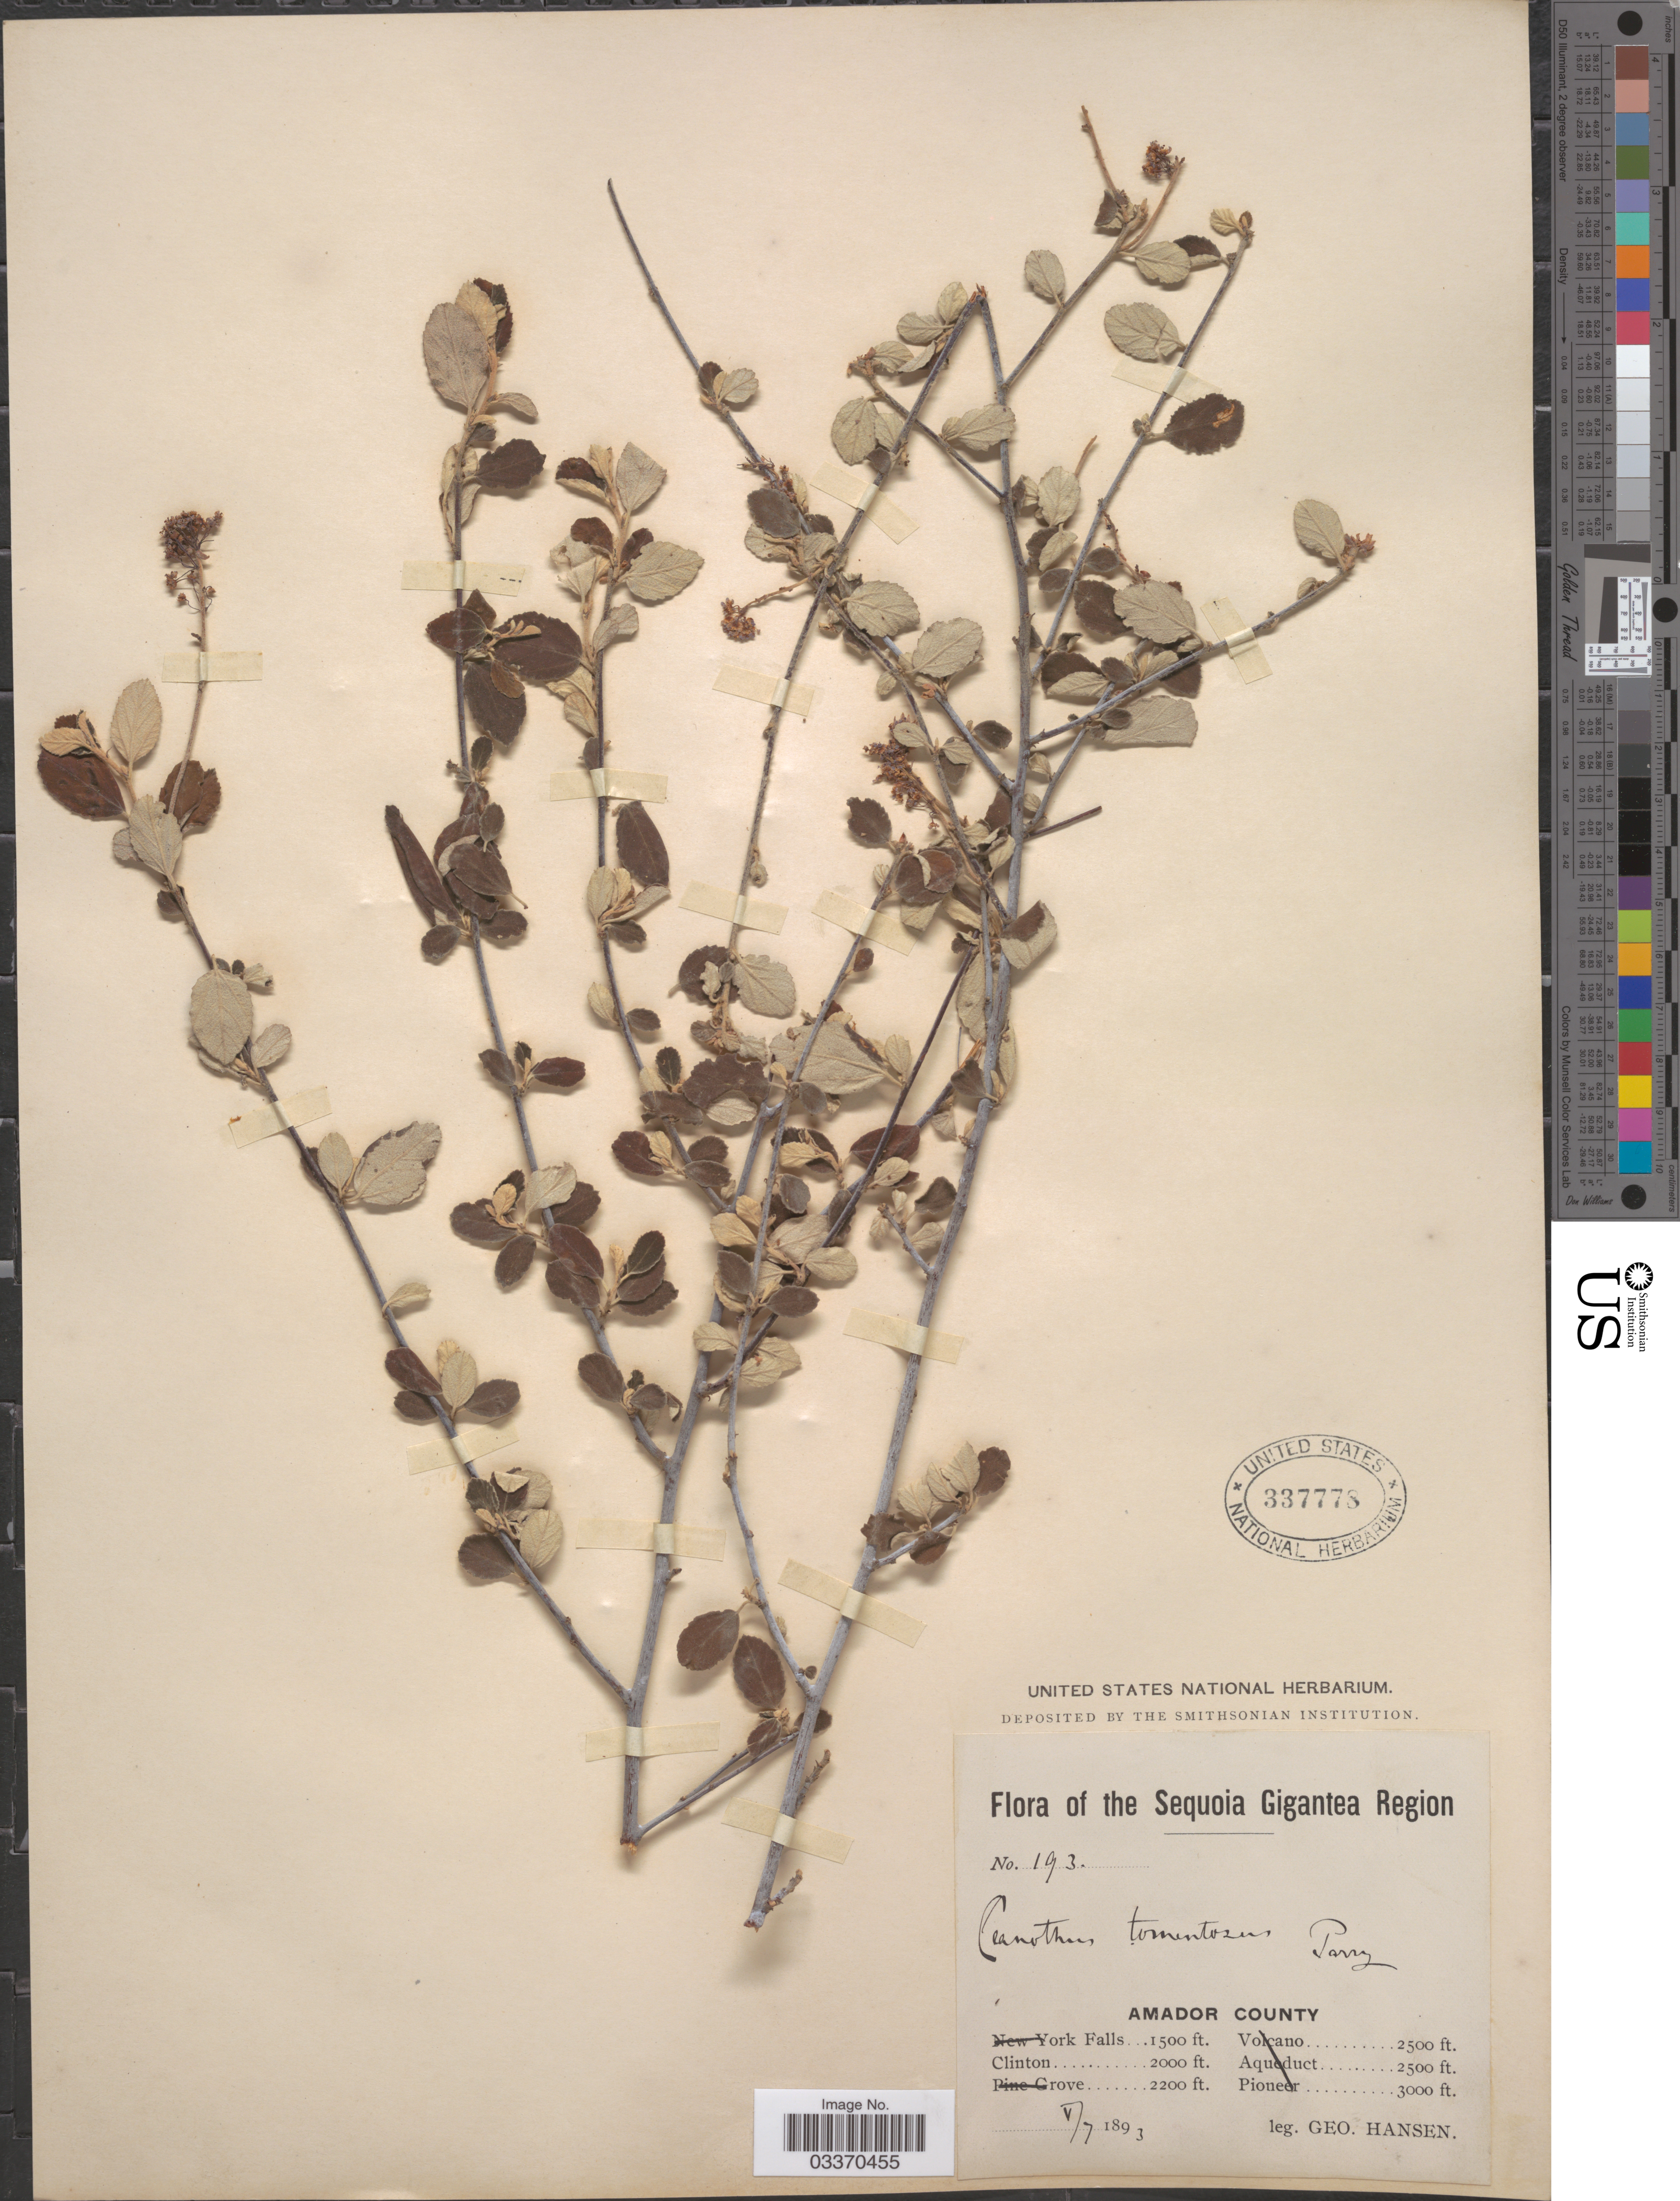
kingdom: Plantae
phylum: Tracheophyta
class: Magnoliopsida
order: Rosales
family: Rhamnaceae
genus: Ceanothus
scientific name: Ceanothus tomentosus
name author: Parry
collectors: G. Hansen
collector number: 193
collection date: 1893-05-07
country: United States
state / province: California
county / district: Amador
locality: Sequoia Gigantea Region. Amador County. Clinton.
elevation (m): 610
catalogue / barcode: US 337778